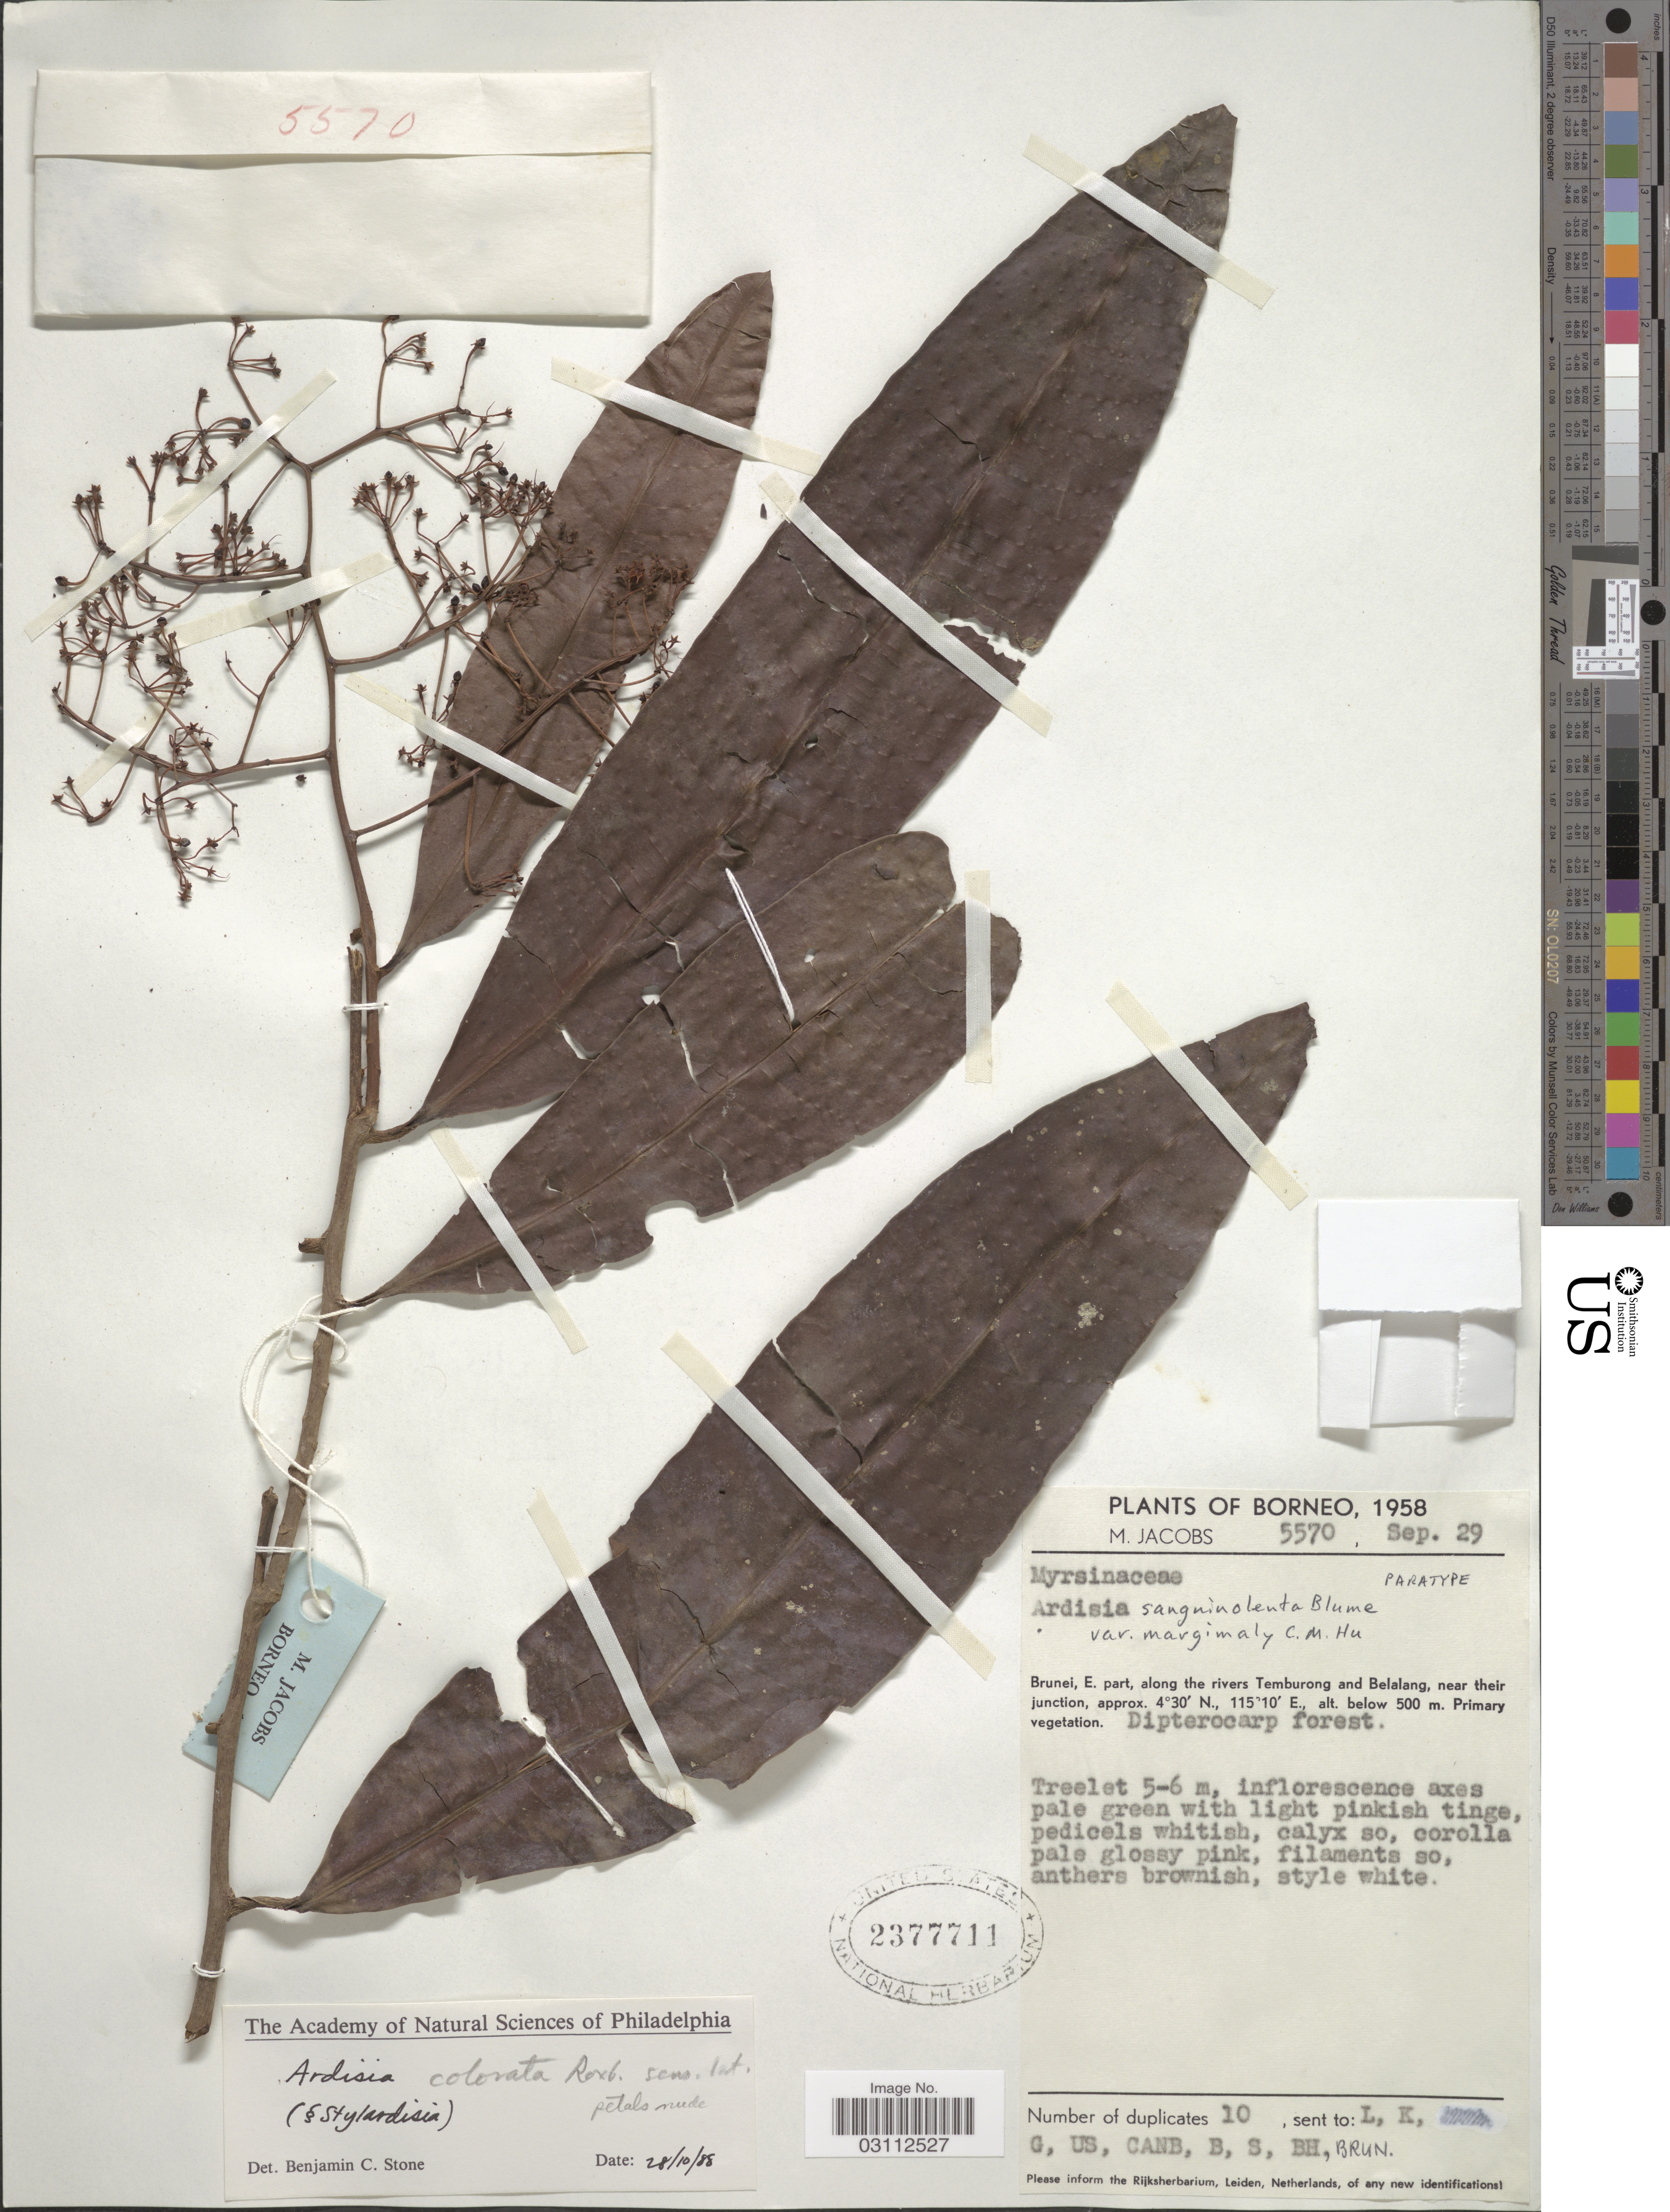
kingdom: Plantae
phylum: Tracheophyta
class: Magnoliopsida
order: Ericales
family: Primulaceae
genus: Ardisia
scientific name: Ardisia sanguinolenta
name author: Blume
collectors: M. Jacobs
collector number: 5570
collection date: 1958-09-29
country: Brunei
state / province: Brunei and Muara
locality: Borneo. Brunei, E. part, along the rivers Temburong and Belalang, near their junction.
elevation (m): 500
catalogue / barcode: US 2377711